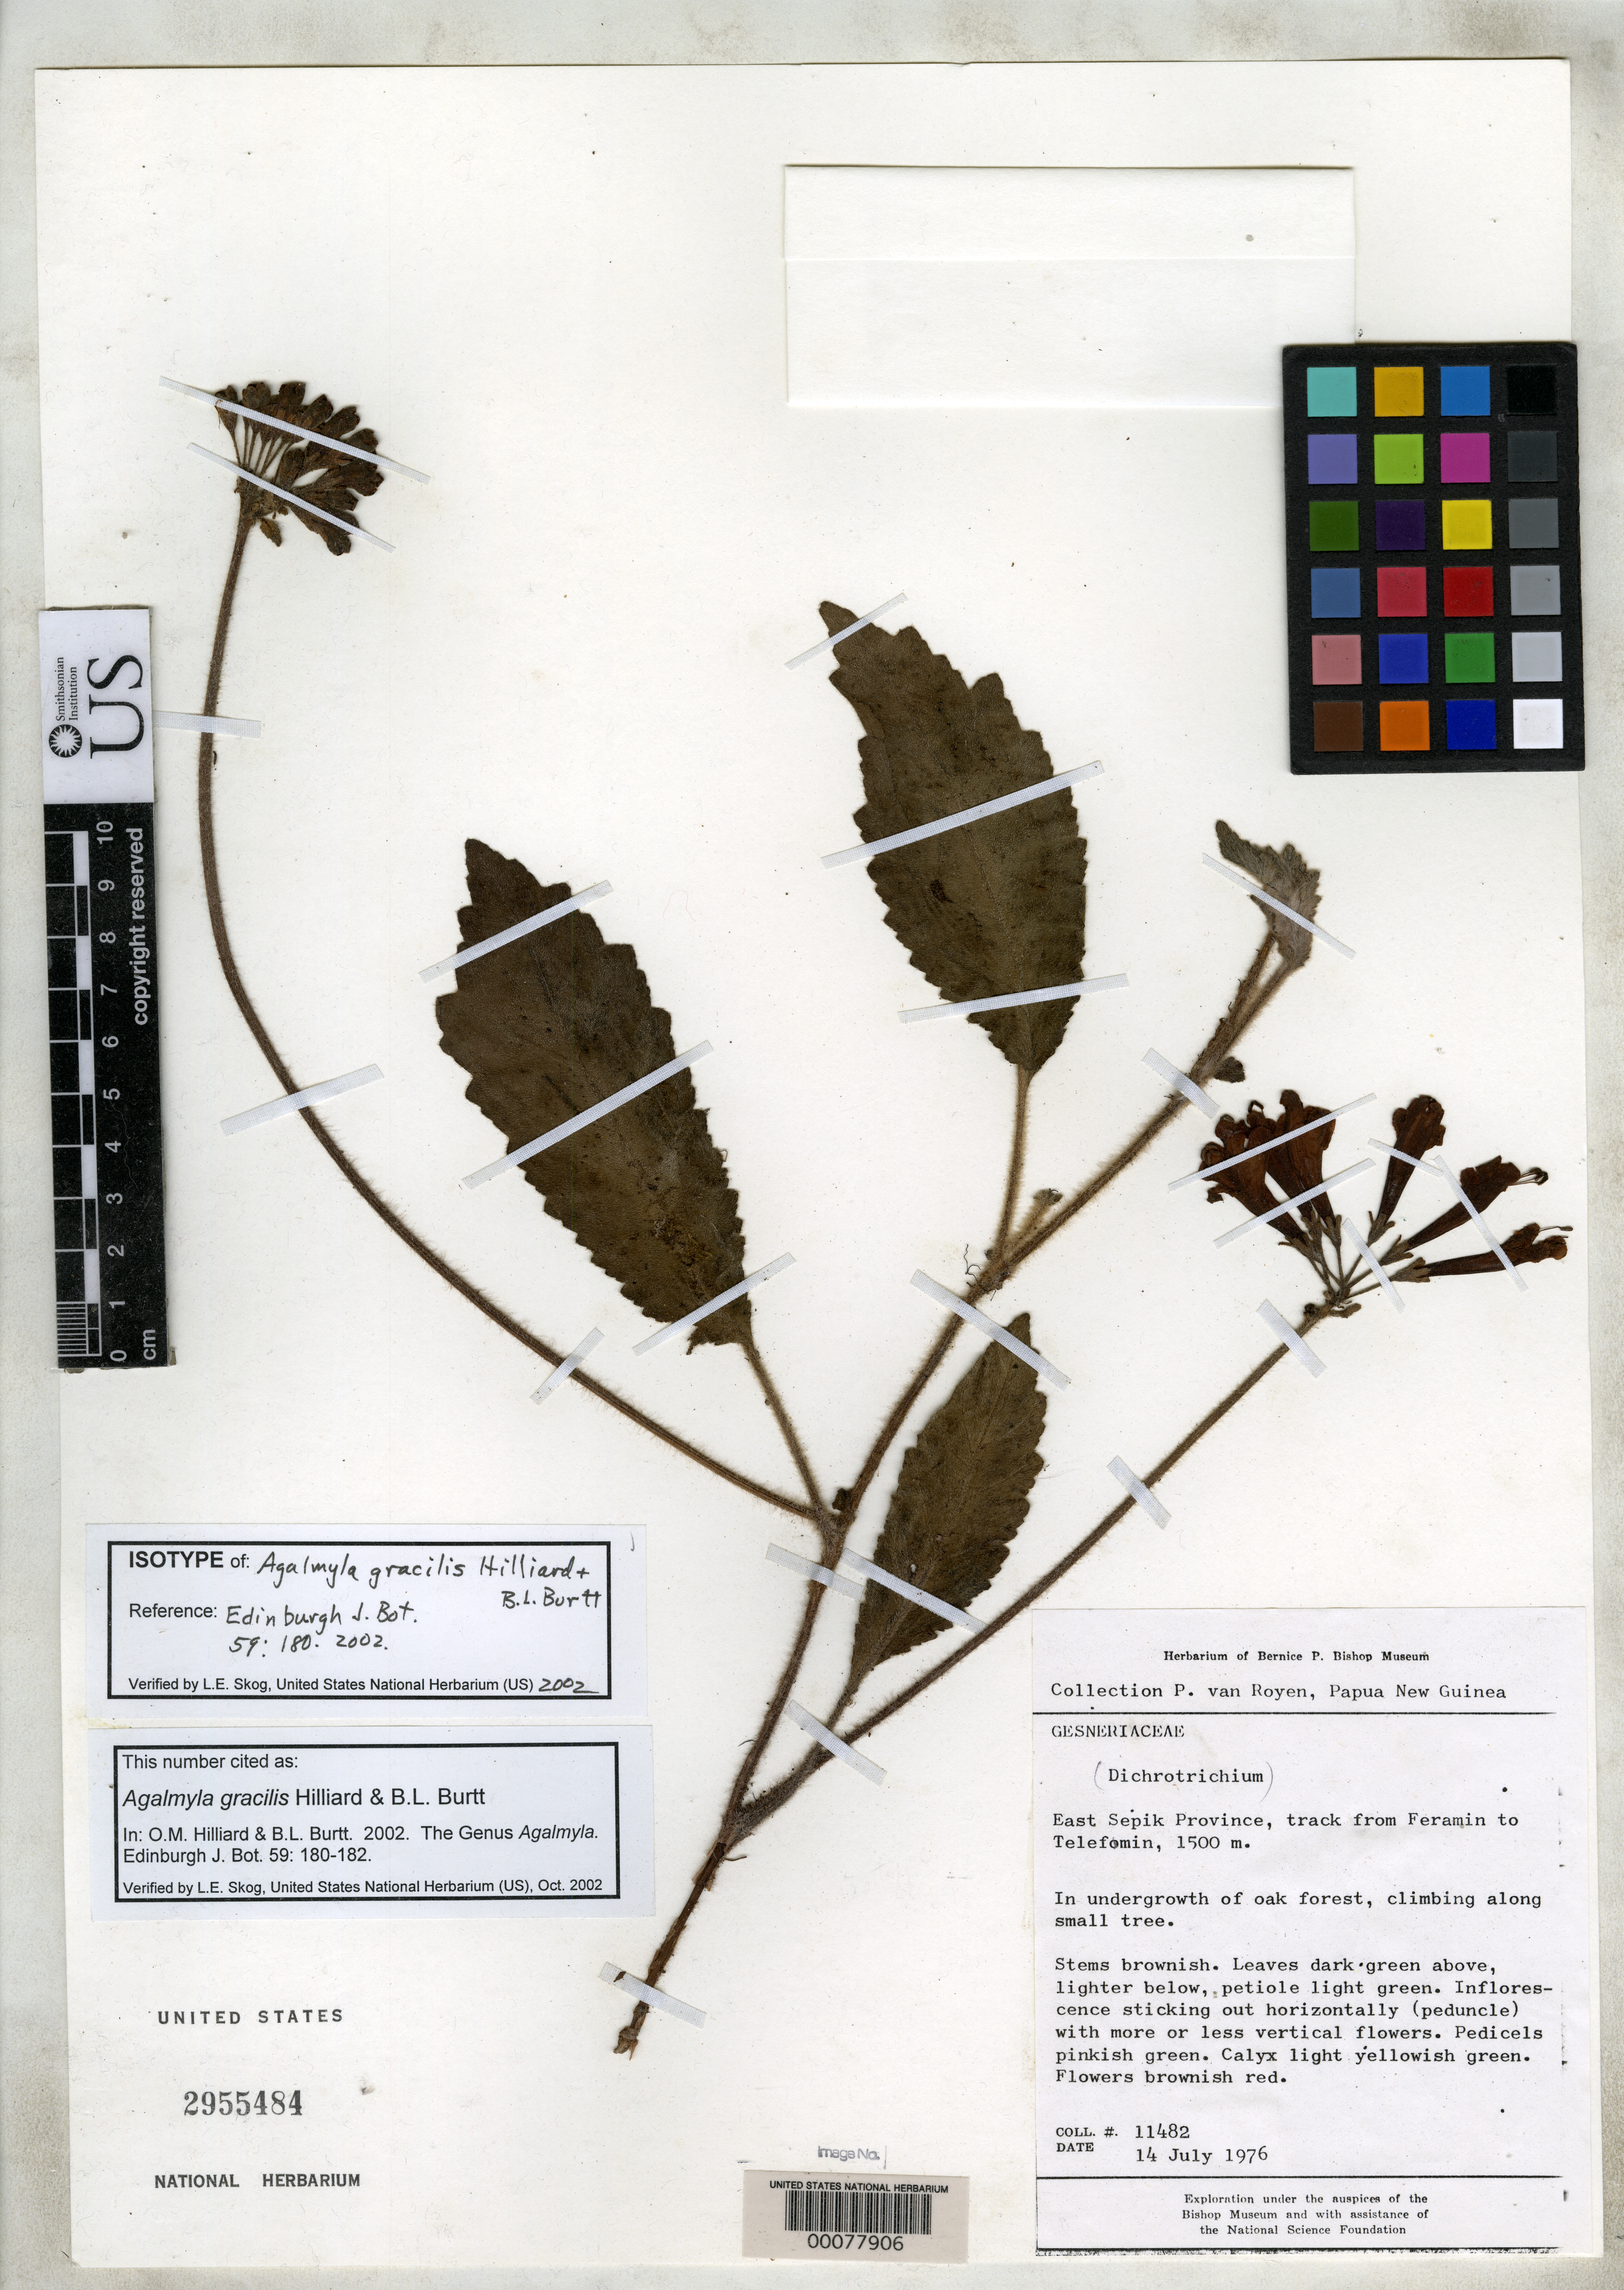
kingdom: Plantae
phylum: Tracheophyta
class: Magnoliopsida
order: Lamiales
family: Gesneriaceae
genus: Agalmyla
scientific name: Agalmyla gracilis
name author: Hilliard & B.L. Burtt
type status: Isotype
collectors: P. van Royen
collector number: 11482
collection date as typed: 14 Jul 1976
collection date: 1976-07-14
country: Papua New Guinea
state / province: East Sepik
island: New Guinea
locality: Track from Feramin to Telefomin.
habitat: In undergrowth of oak forest, climbing along small tree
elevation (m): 1500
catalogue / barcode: US 2955484